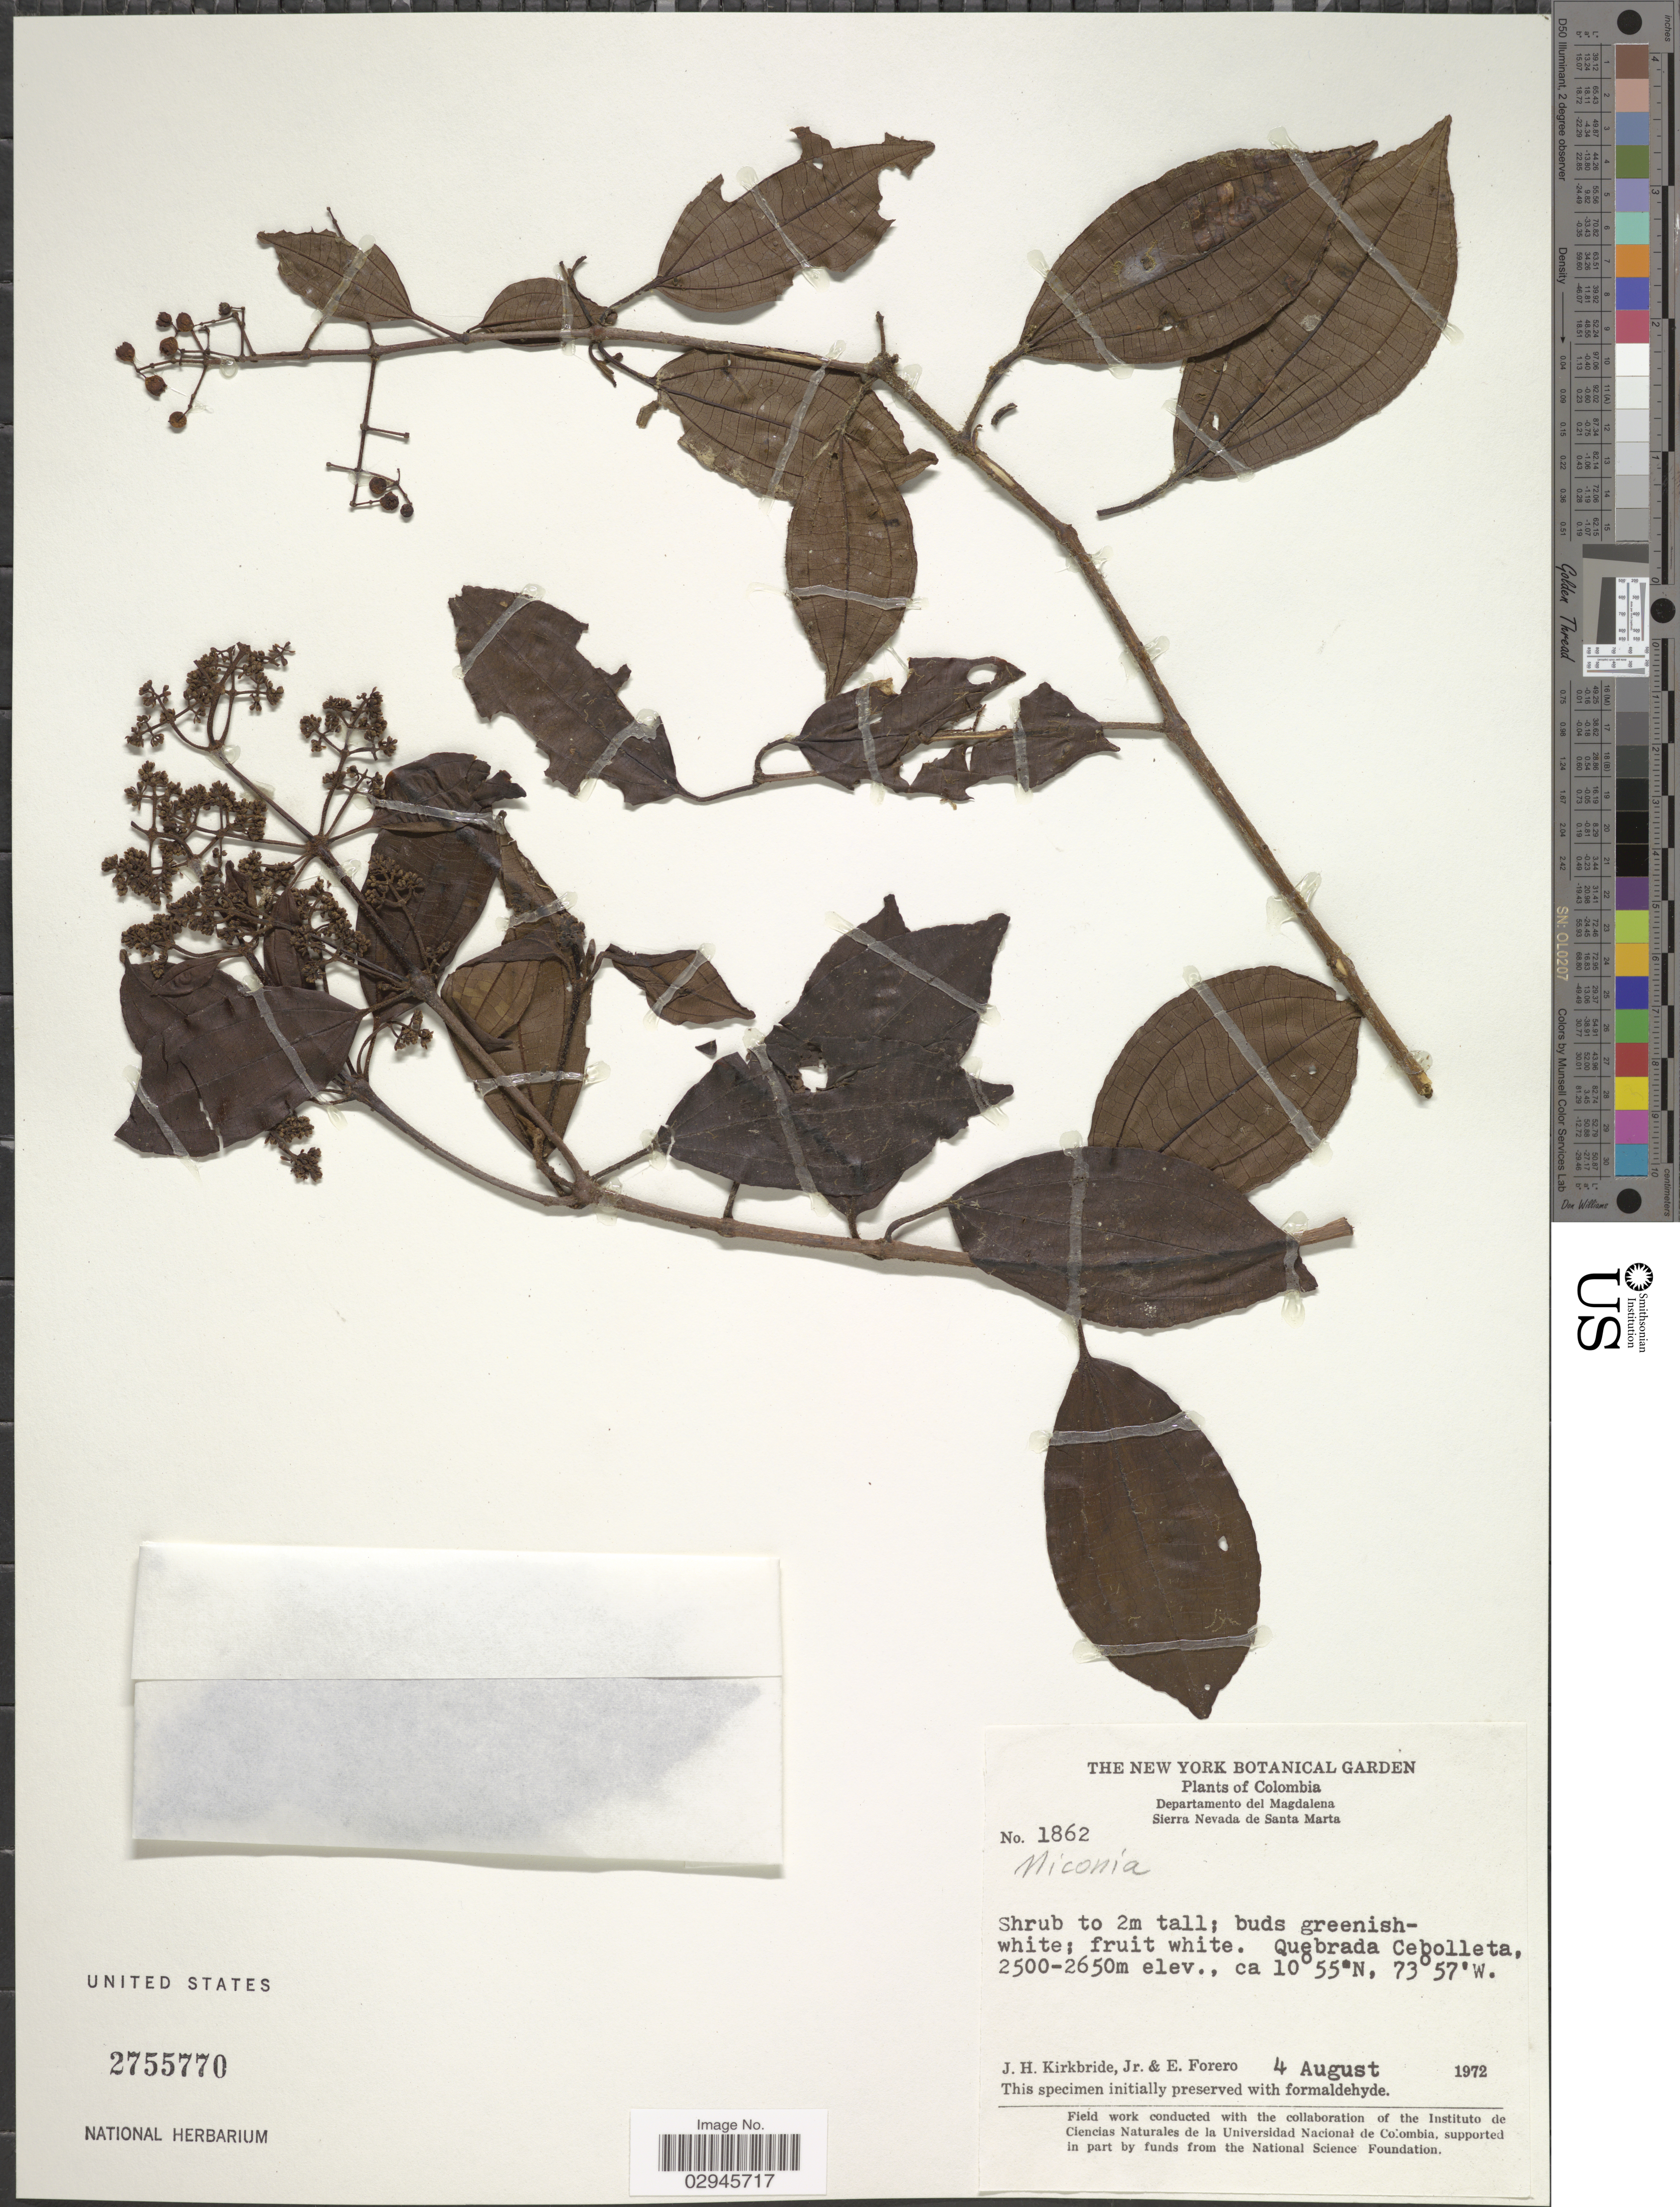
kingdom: Plantae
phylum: Tracheophyta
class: Magnoliopsida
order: Myrtales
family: Melastomataceae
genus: Miconia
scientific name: Miconia sp.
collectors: J. H. Kirkbride & E. Forero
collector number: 1862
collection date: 1972-08-04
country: Colombia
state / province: Magdalena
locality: Departamento del Magdalena. Sierra Nevada de Santa Marta. Quebrada Cebolleta.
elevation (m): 2500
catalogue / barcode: US 2755770